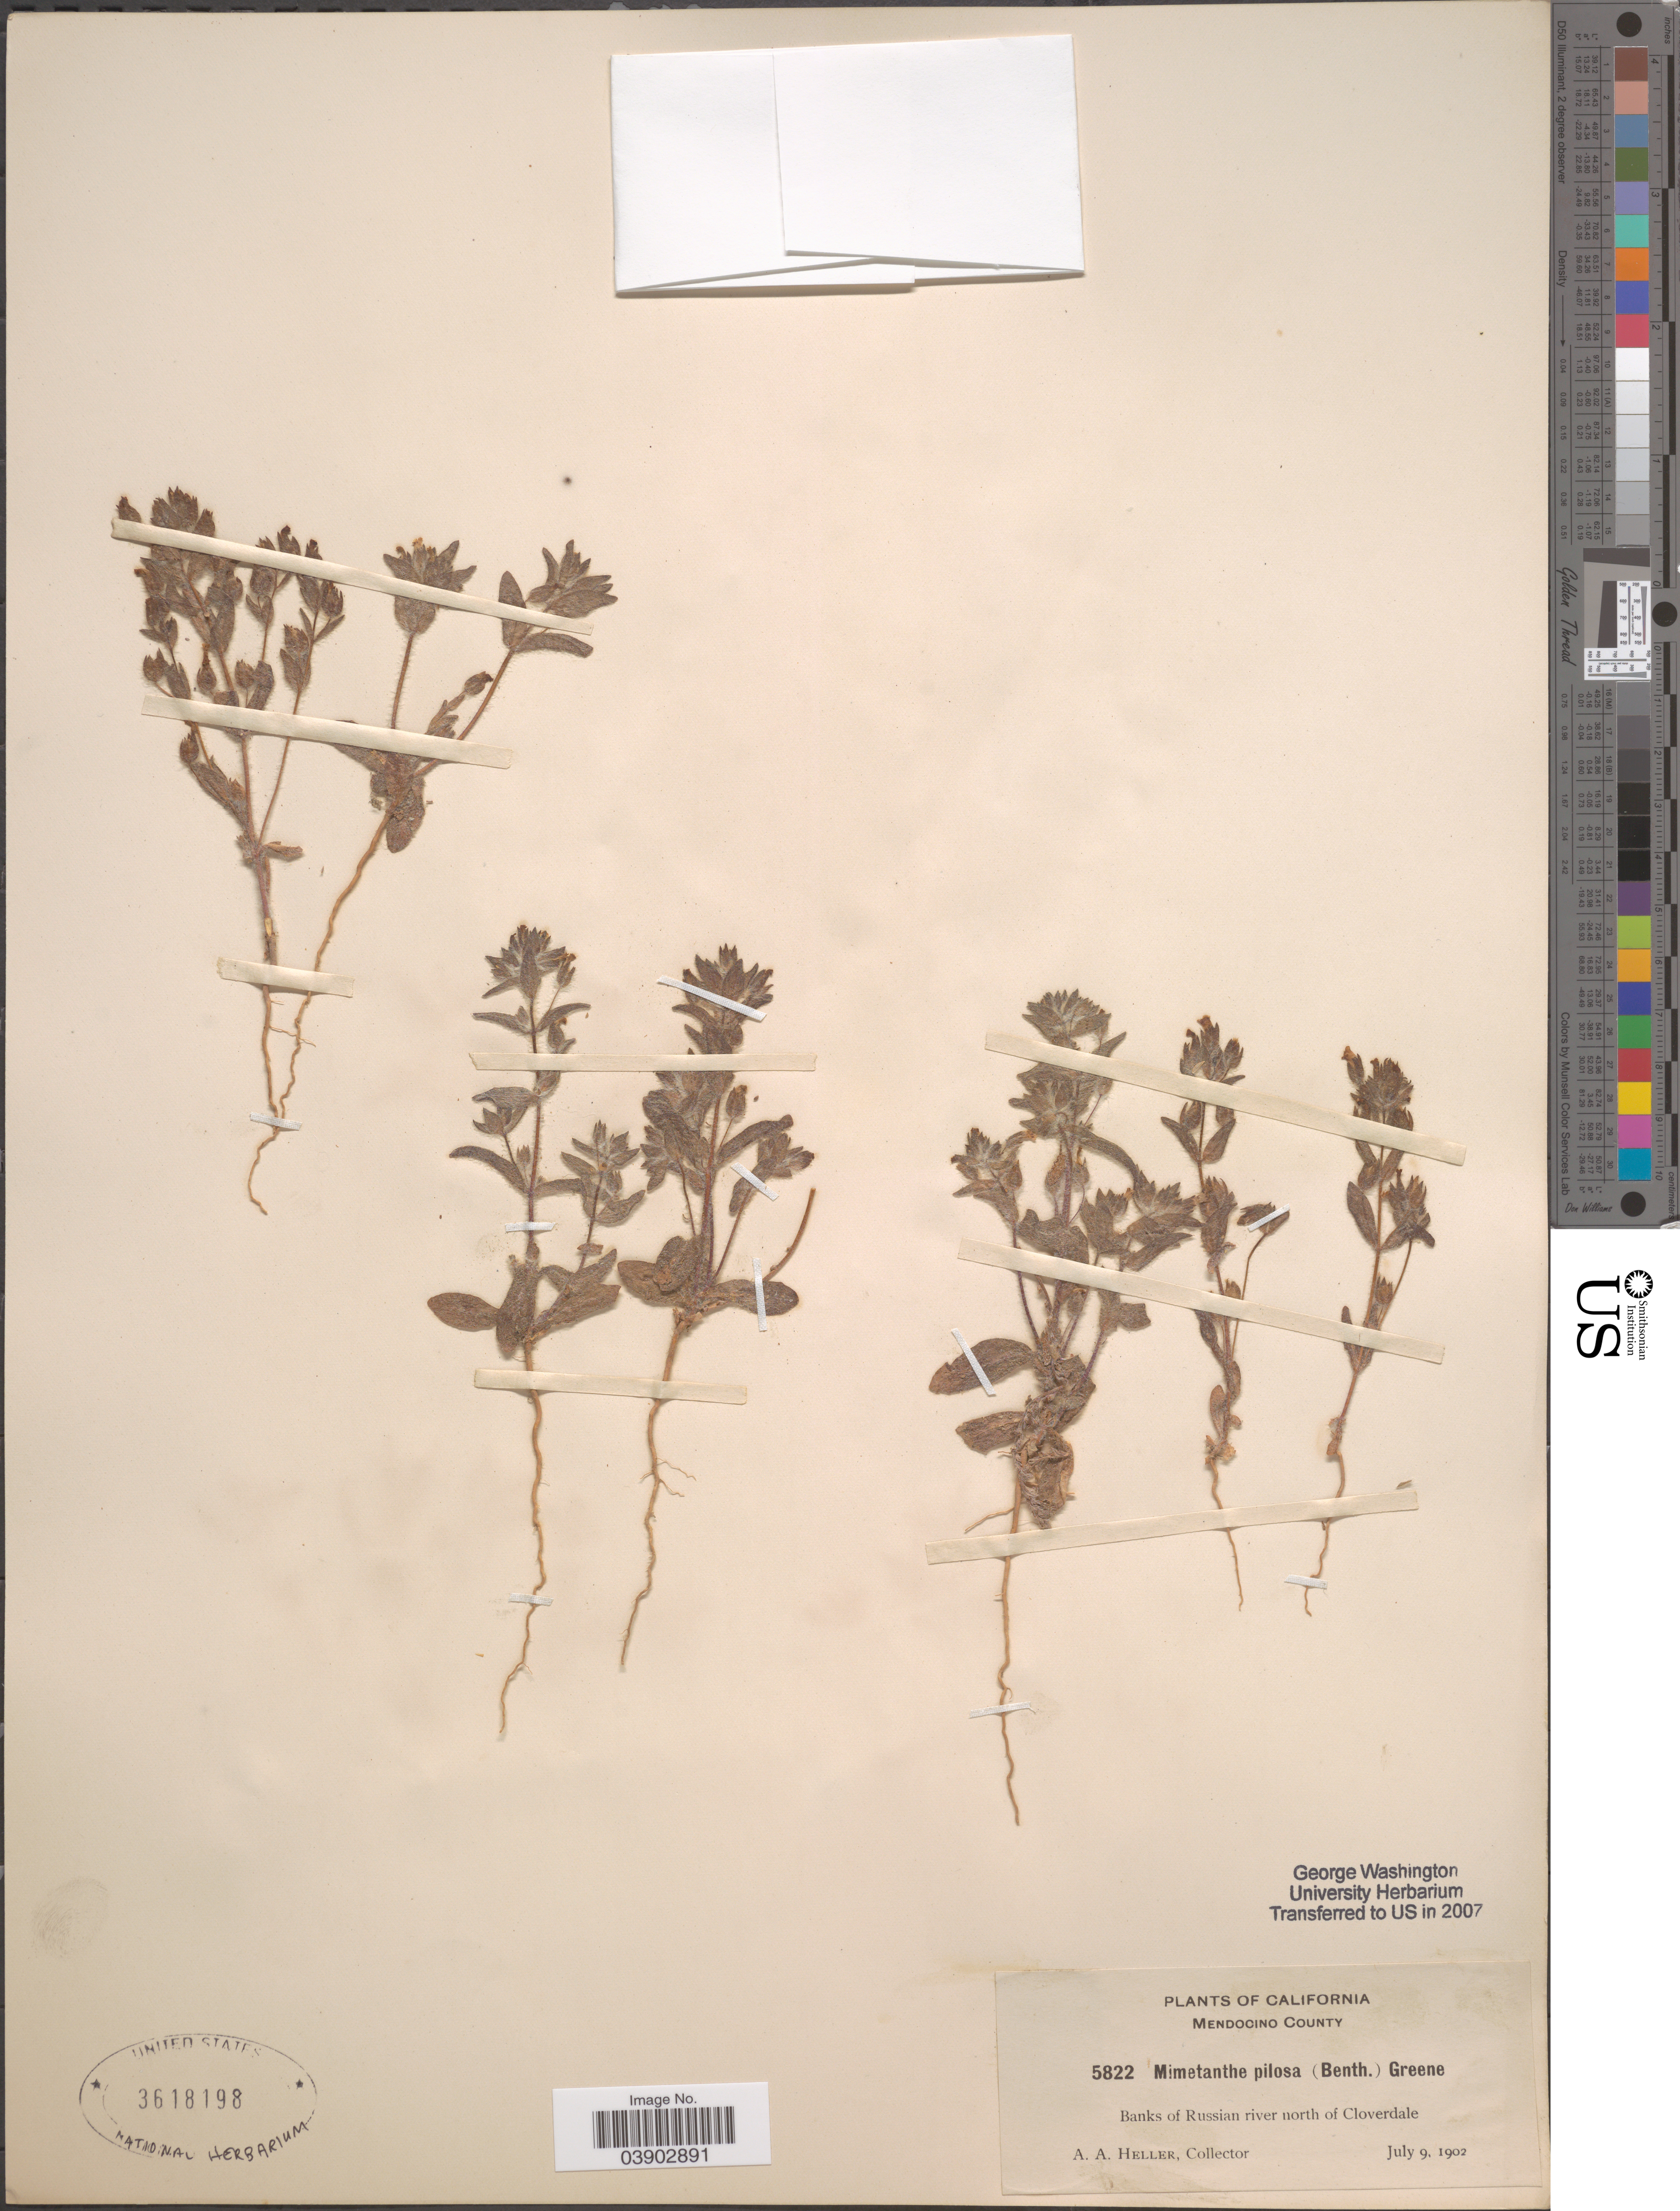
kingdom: Plantae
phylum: Tracheophyta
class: Magnoliopsida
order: Lamiales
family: Phrymaceae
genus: Mimetanthe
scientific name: Mimetanthe pilosa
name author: (Benth.) Greene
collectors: A. A. Heller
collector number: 5822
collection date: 1902-07-09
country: United States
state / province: California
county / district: Mendocino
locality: Mendocino County. Banks of Russian river north of Cloverdale.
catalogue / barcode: US 3618198